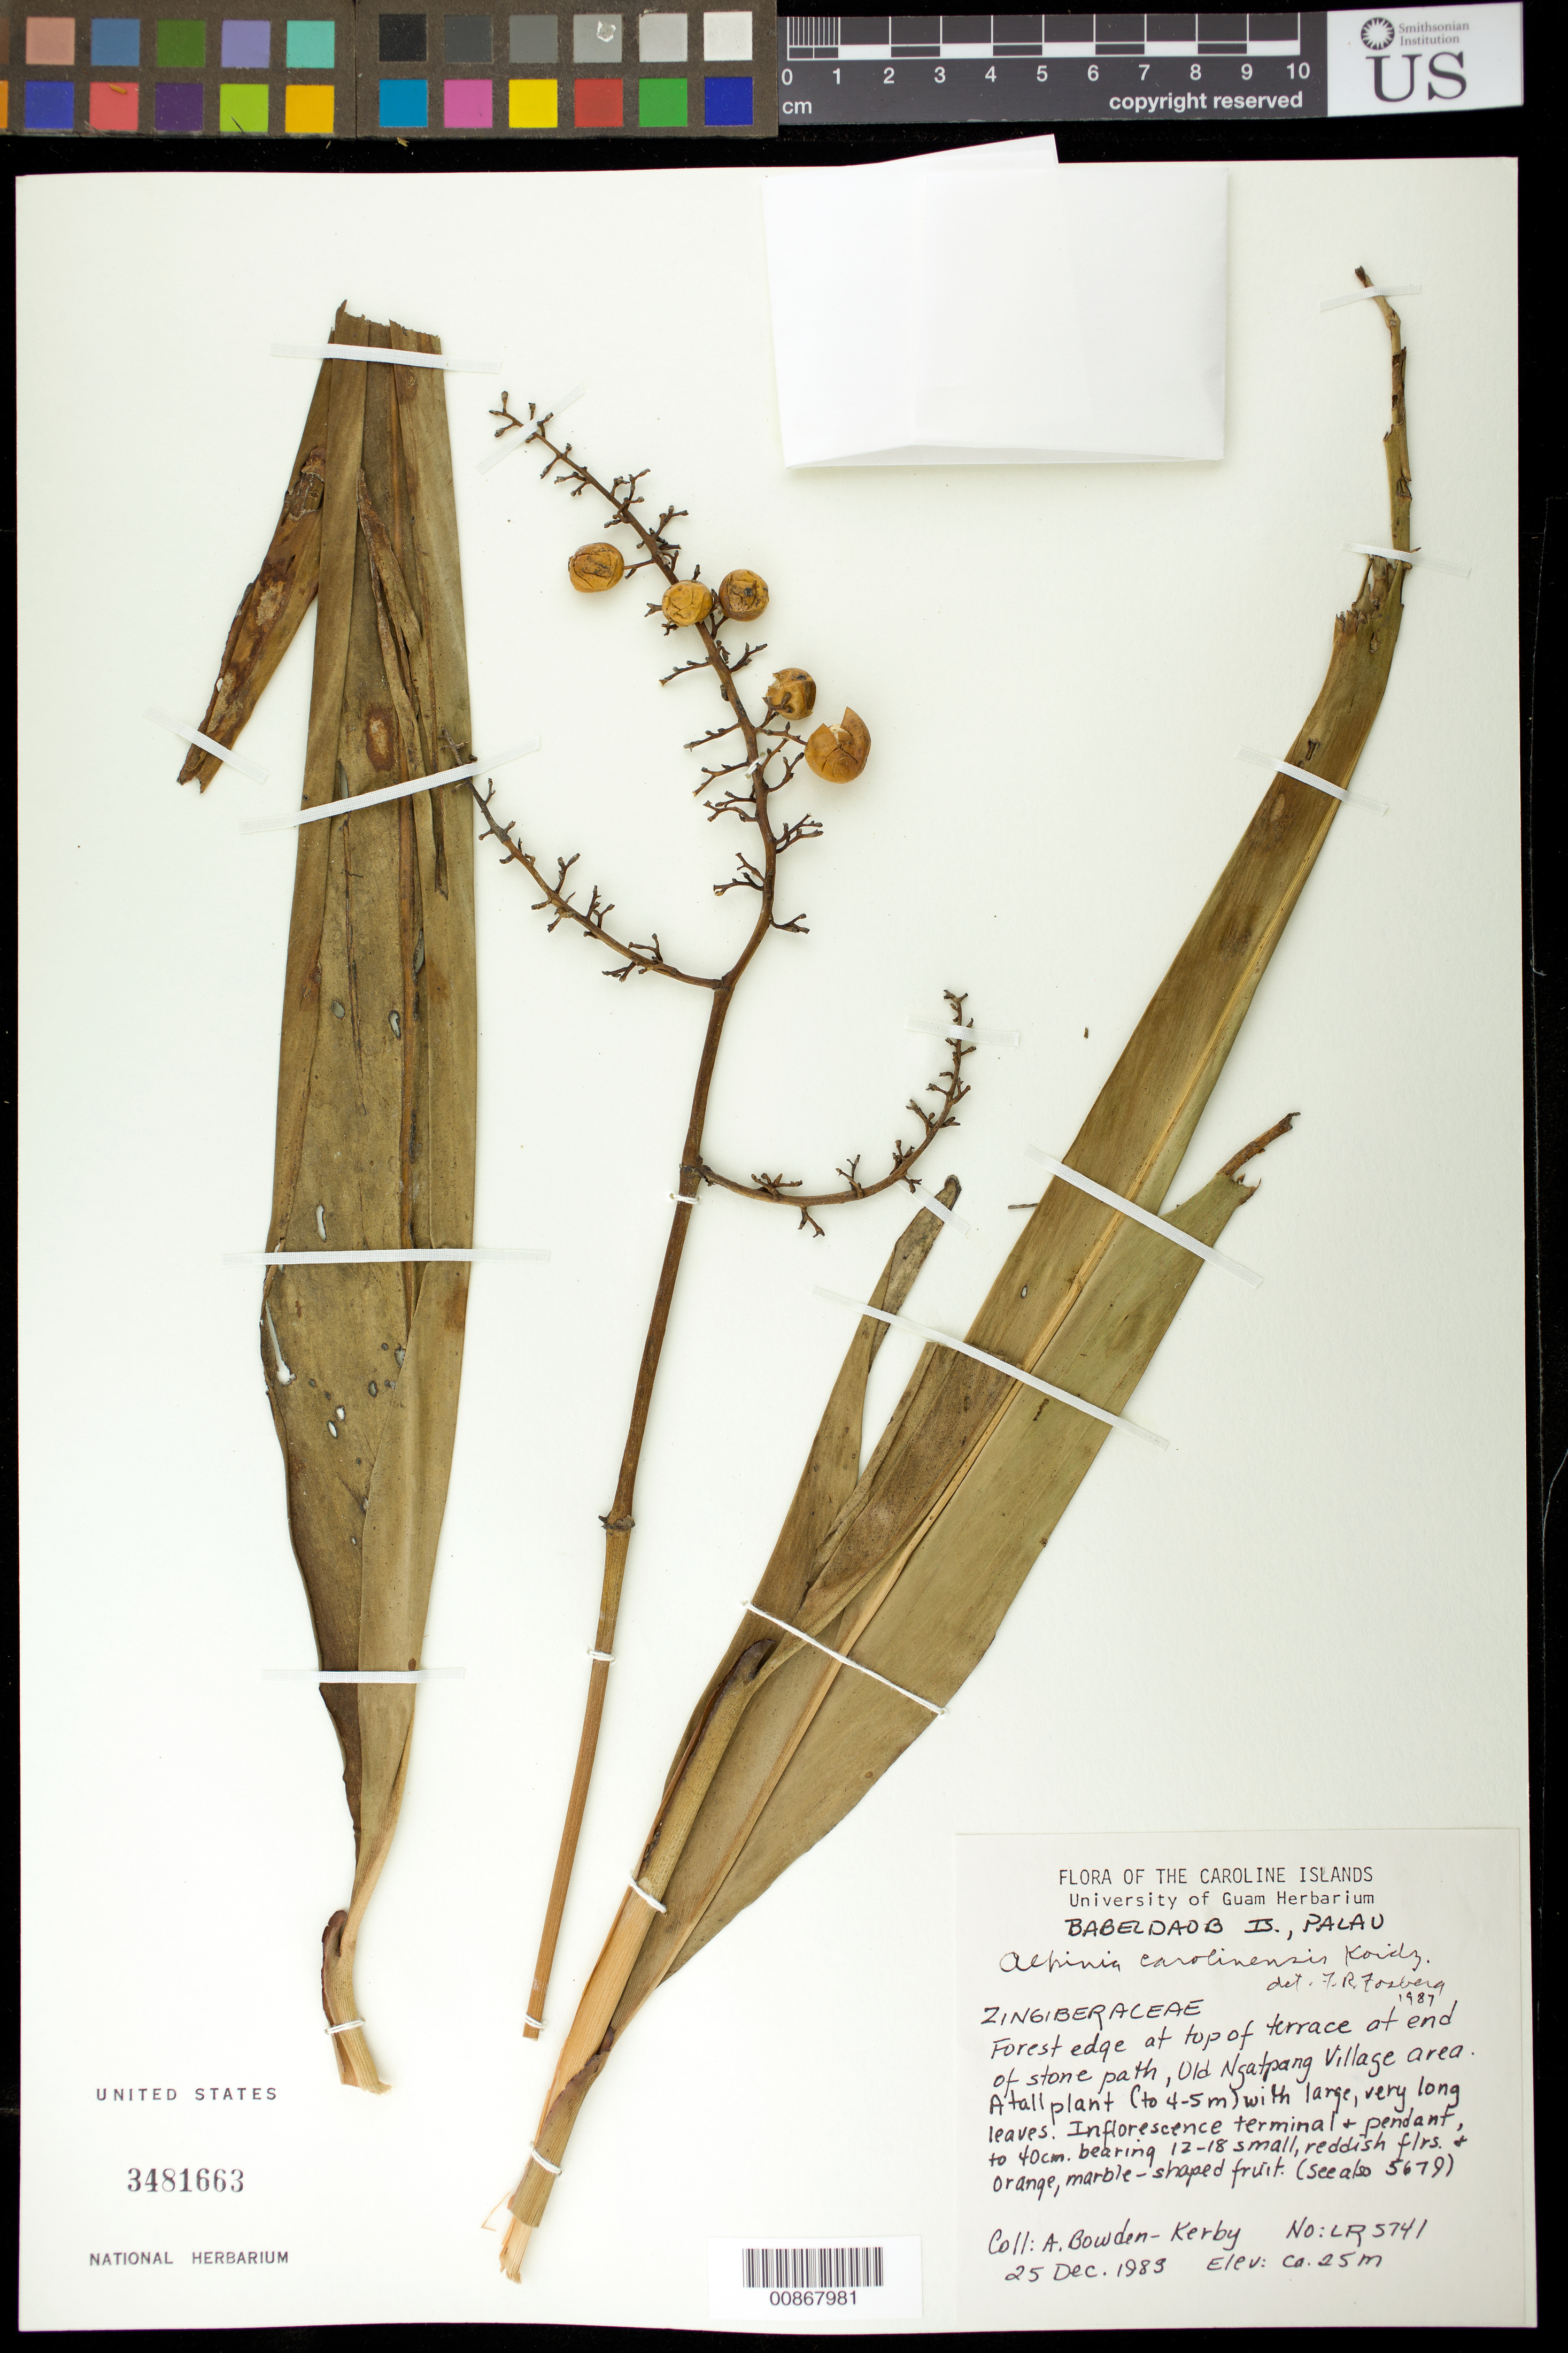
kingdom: Plantae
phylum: Tracheophyta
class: Liliopsida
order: Zingiberales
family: Zingiberaceae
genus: Alpinia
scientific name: Alpinia pubiflora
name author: (Benth.) K. Schum.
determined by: Docot, Rudolph Valentino A.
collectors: A. Bowden-Kerby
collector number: LR 5741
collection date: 1983-12-25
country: Palau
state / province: Palau Islands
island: Babeldaob [Babelthuap]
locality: Forest edge at top of terrace at end of stone path, Old Ngatpang Village area.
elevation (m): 25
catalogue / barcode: US 3481663